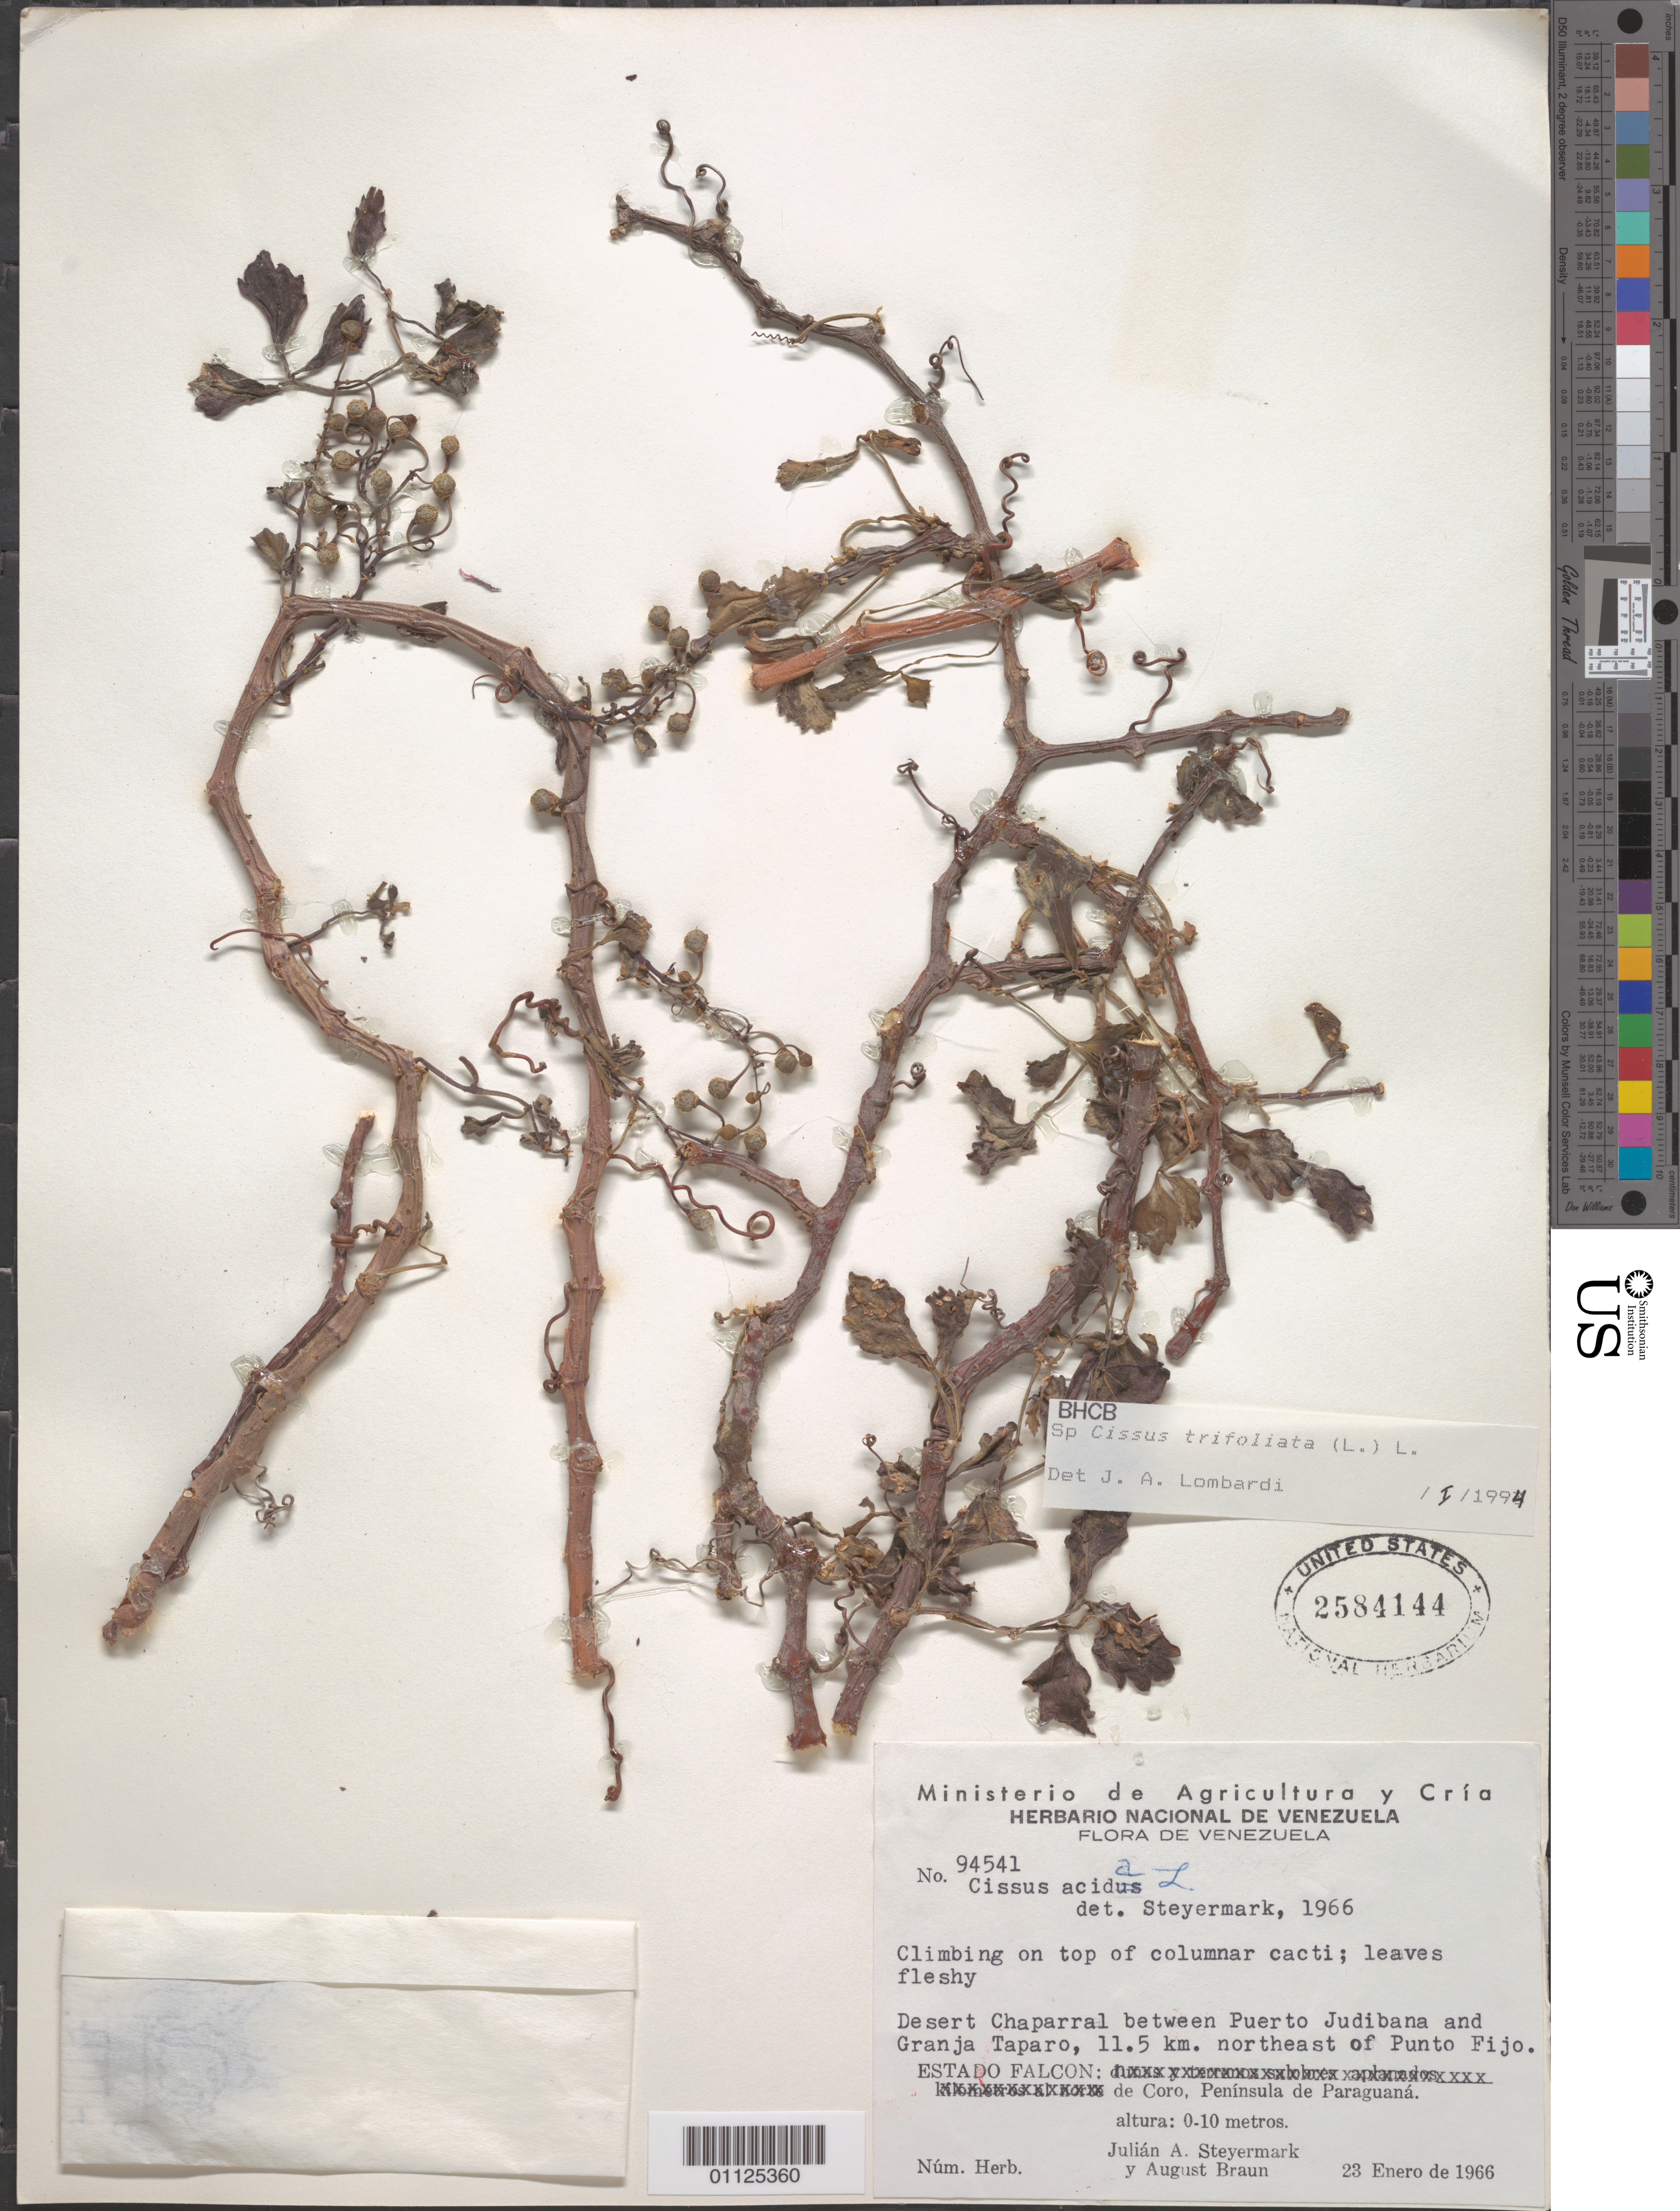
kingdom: Plantae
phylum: Tracheophyta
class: Magnoliopsida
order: Vitales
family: Vitaceae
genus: Cissus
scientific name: Cissus trifoliata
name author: (L.) L.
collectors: J. Steyermark & A. Braun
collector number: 94541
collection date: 1966-01-23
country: Venezuela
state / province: Falcón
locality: Desert Chaparral between Puerto Judibana and Granja Taparo, 11.5 km N of Punto Fijo.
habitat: Climbing on top of columnar cacti.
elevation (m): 0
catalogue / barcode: US 2584144